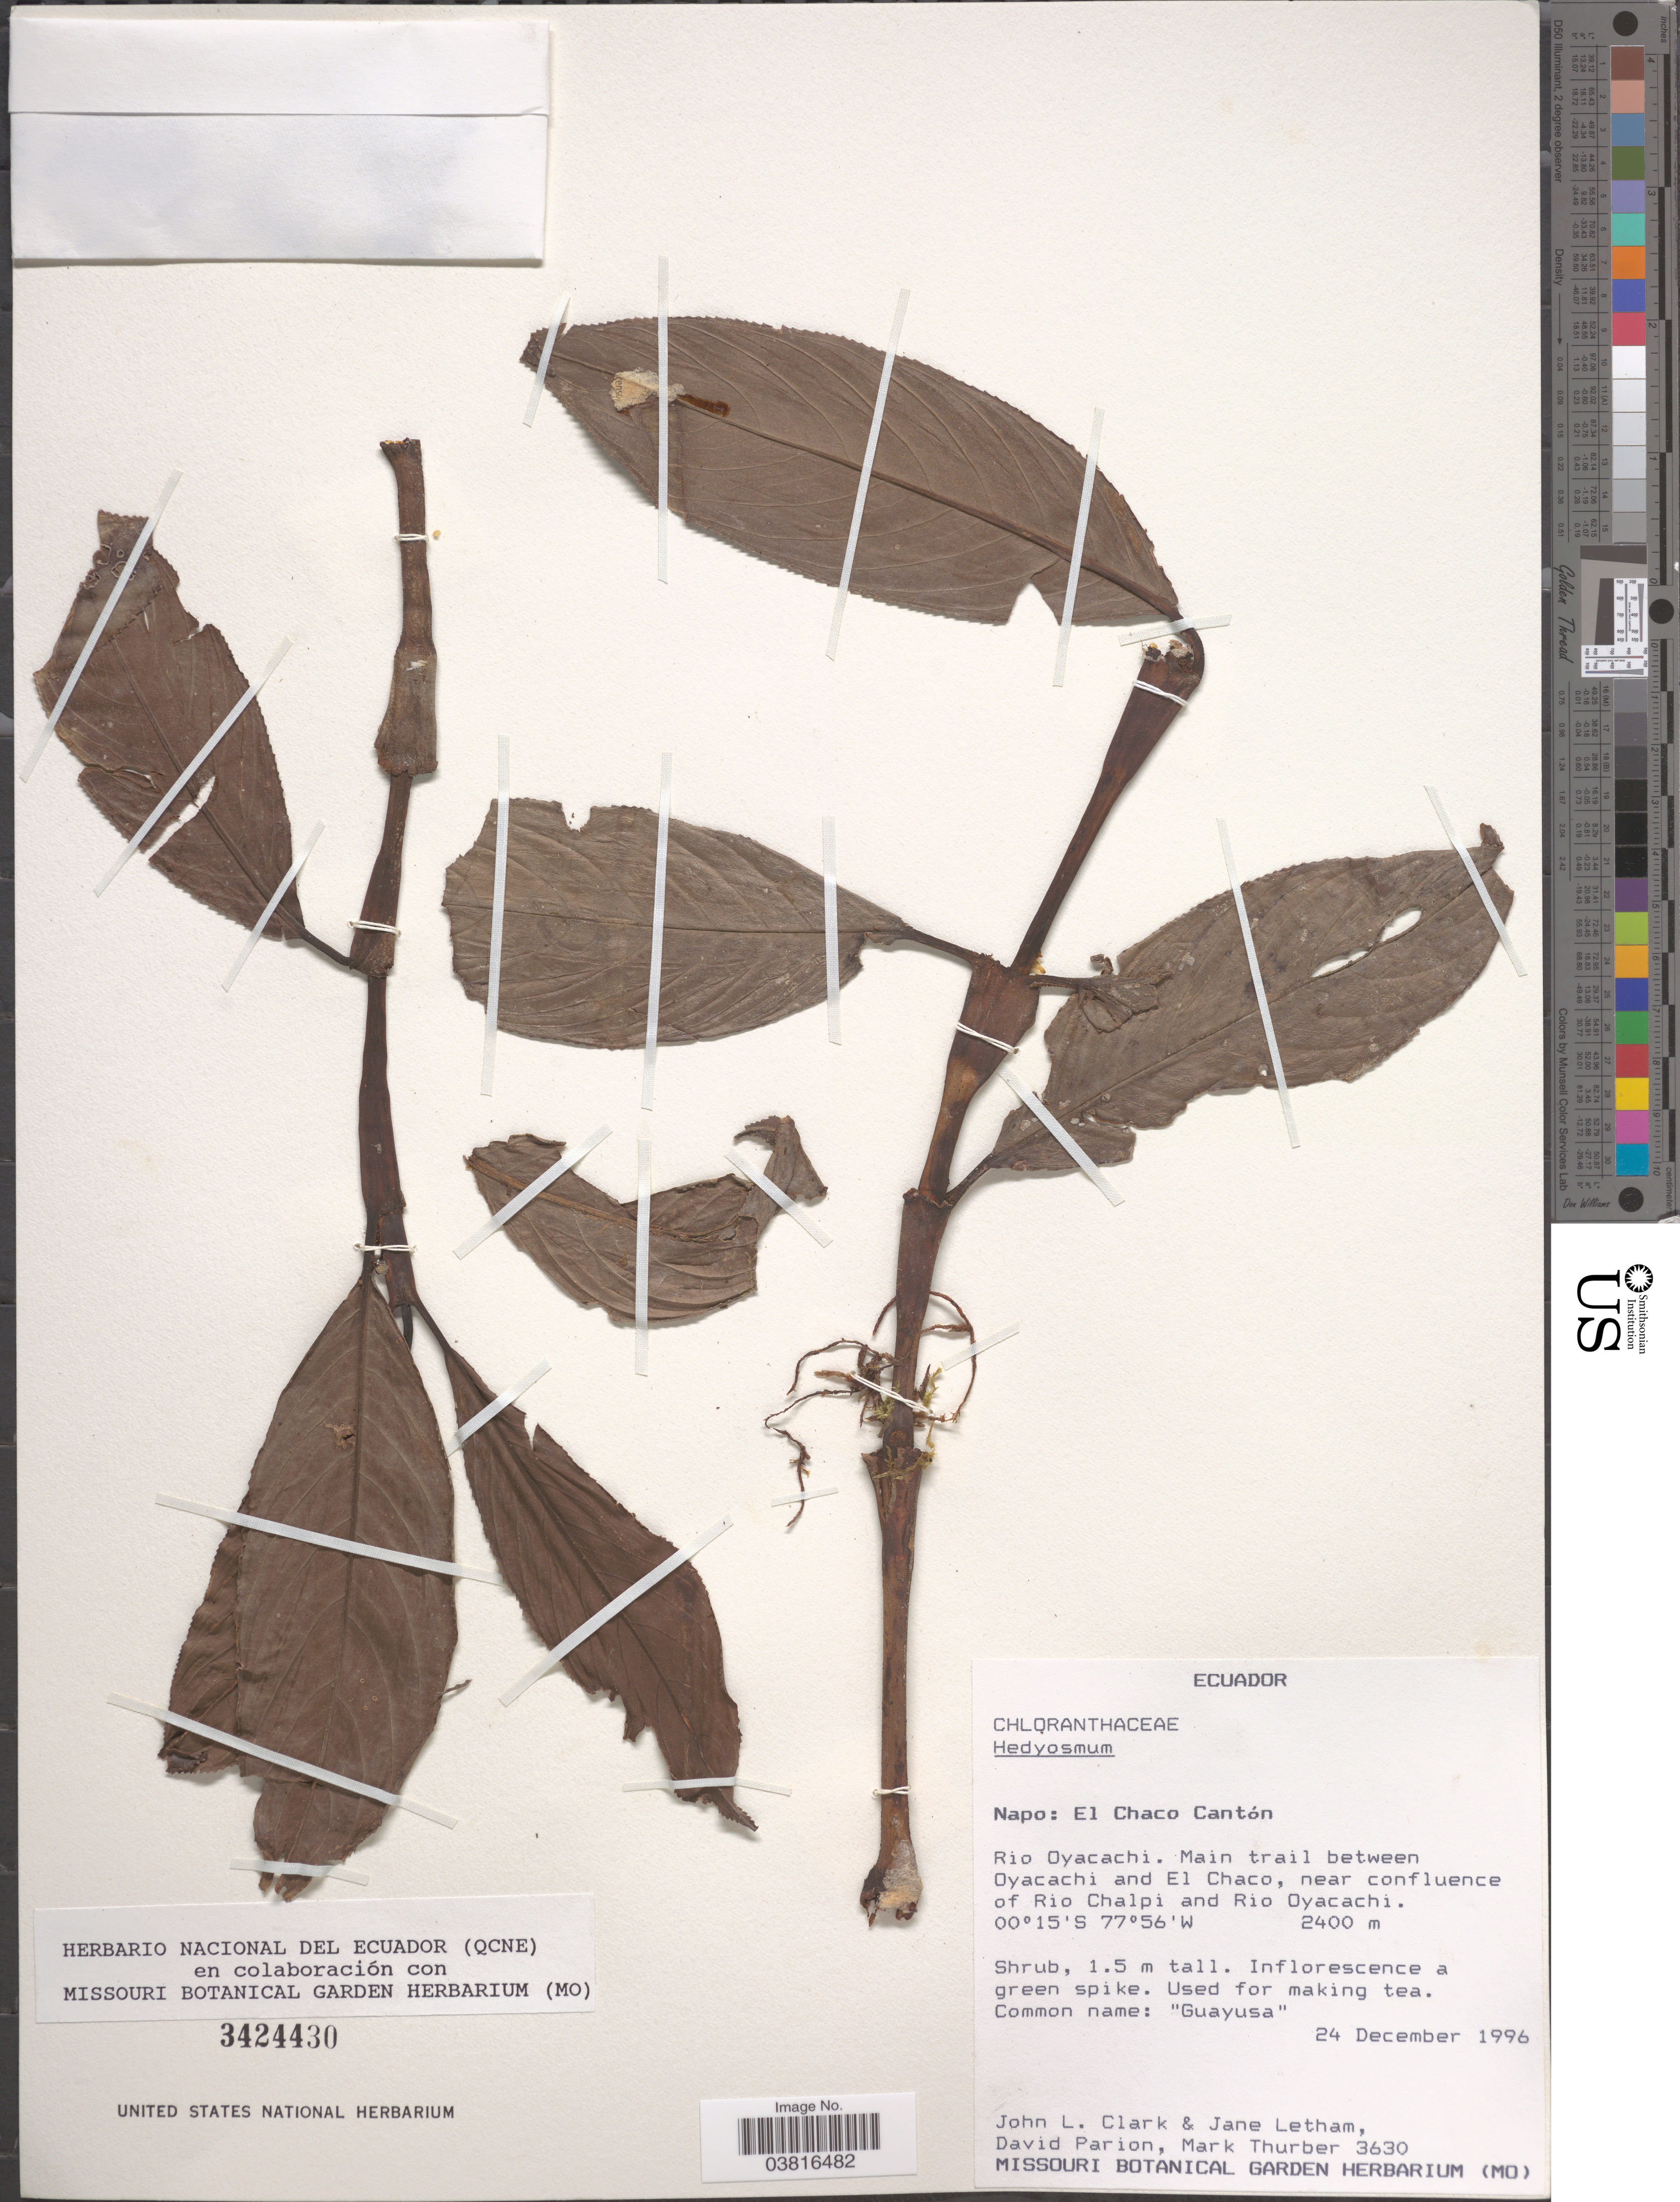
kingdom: Plantae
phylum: Tracheophyta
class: Magnoliopsida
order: Chloranthales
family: Chloranthaceae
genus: Hedyosmum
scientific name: Hedyosmum sp.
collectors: J. L. Clark, J. Letham, D. Parion & M. Thurber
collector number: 3630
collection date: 1996-12-24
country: Ecuador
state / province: Napo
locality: El Chaco Cantón. Rio Oyacachi. Main trail between Oyacachi and El Chaco, near confluence of Rio Chalpi and Rio Oyacachi.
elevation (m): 2400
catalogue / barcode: US 3424430